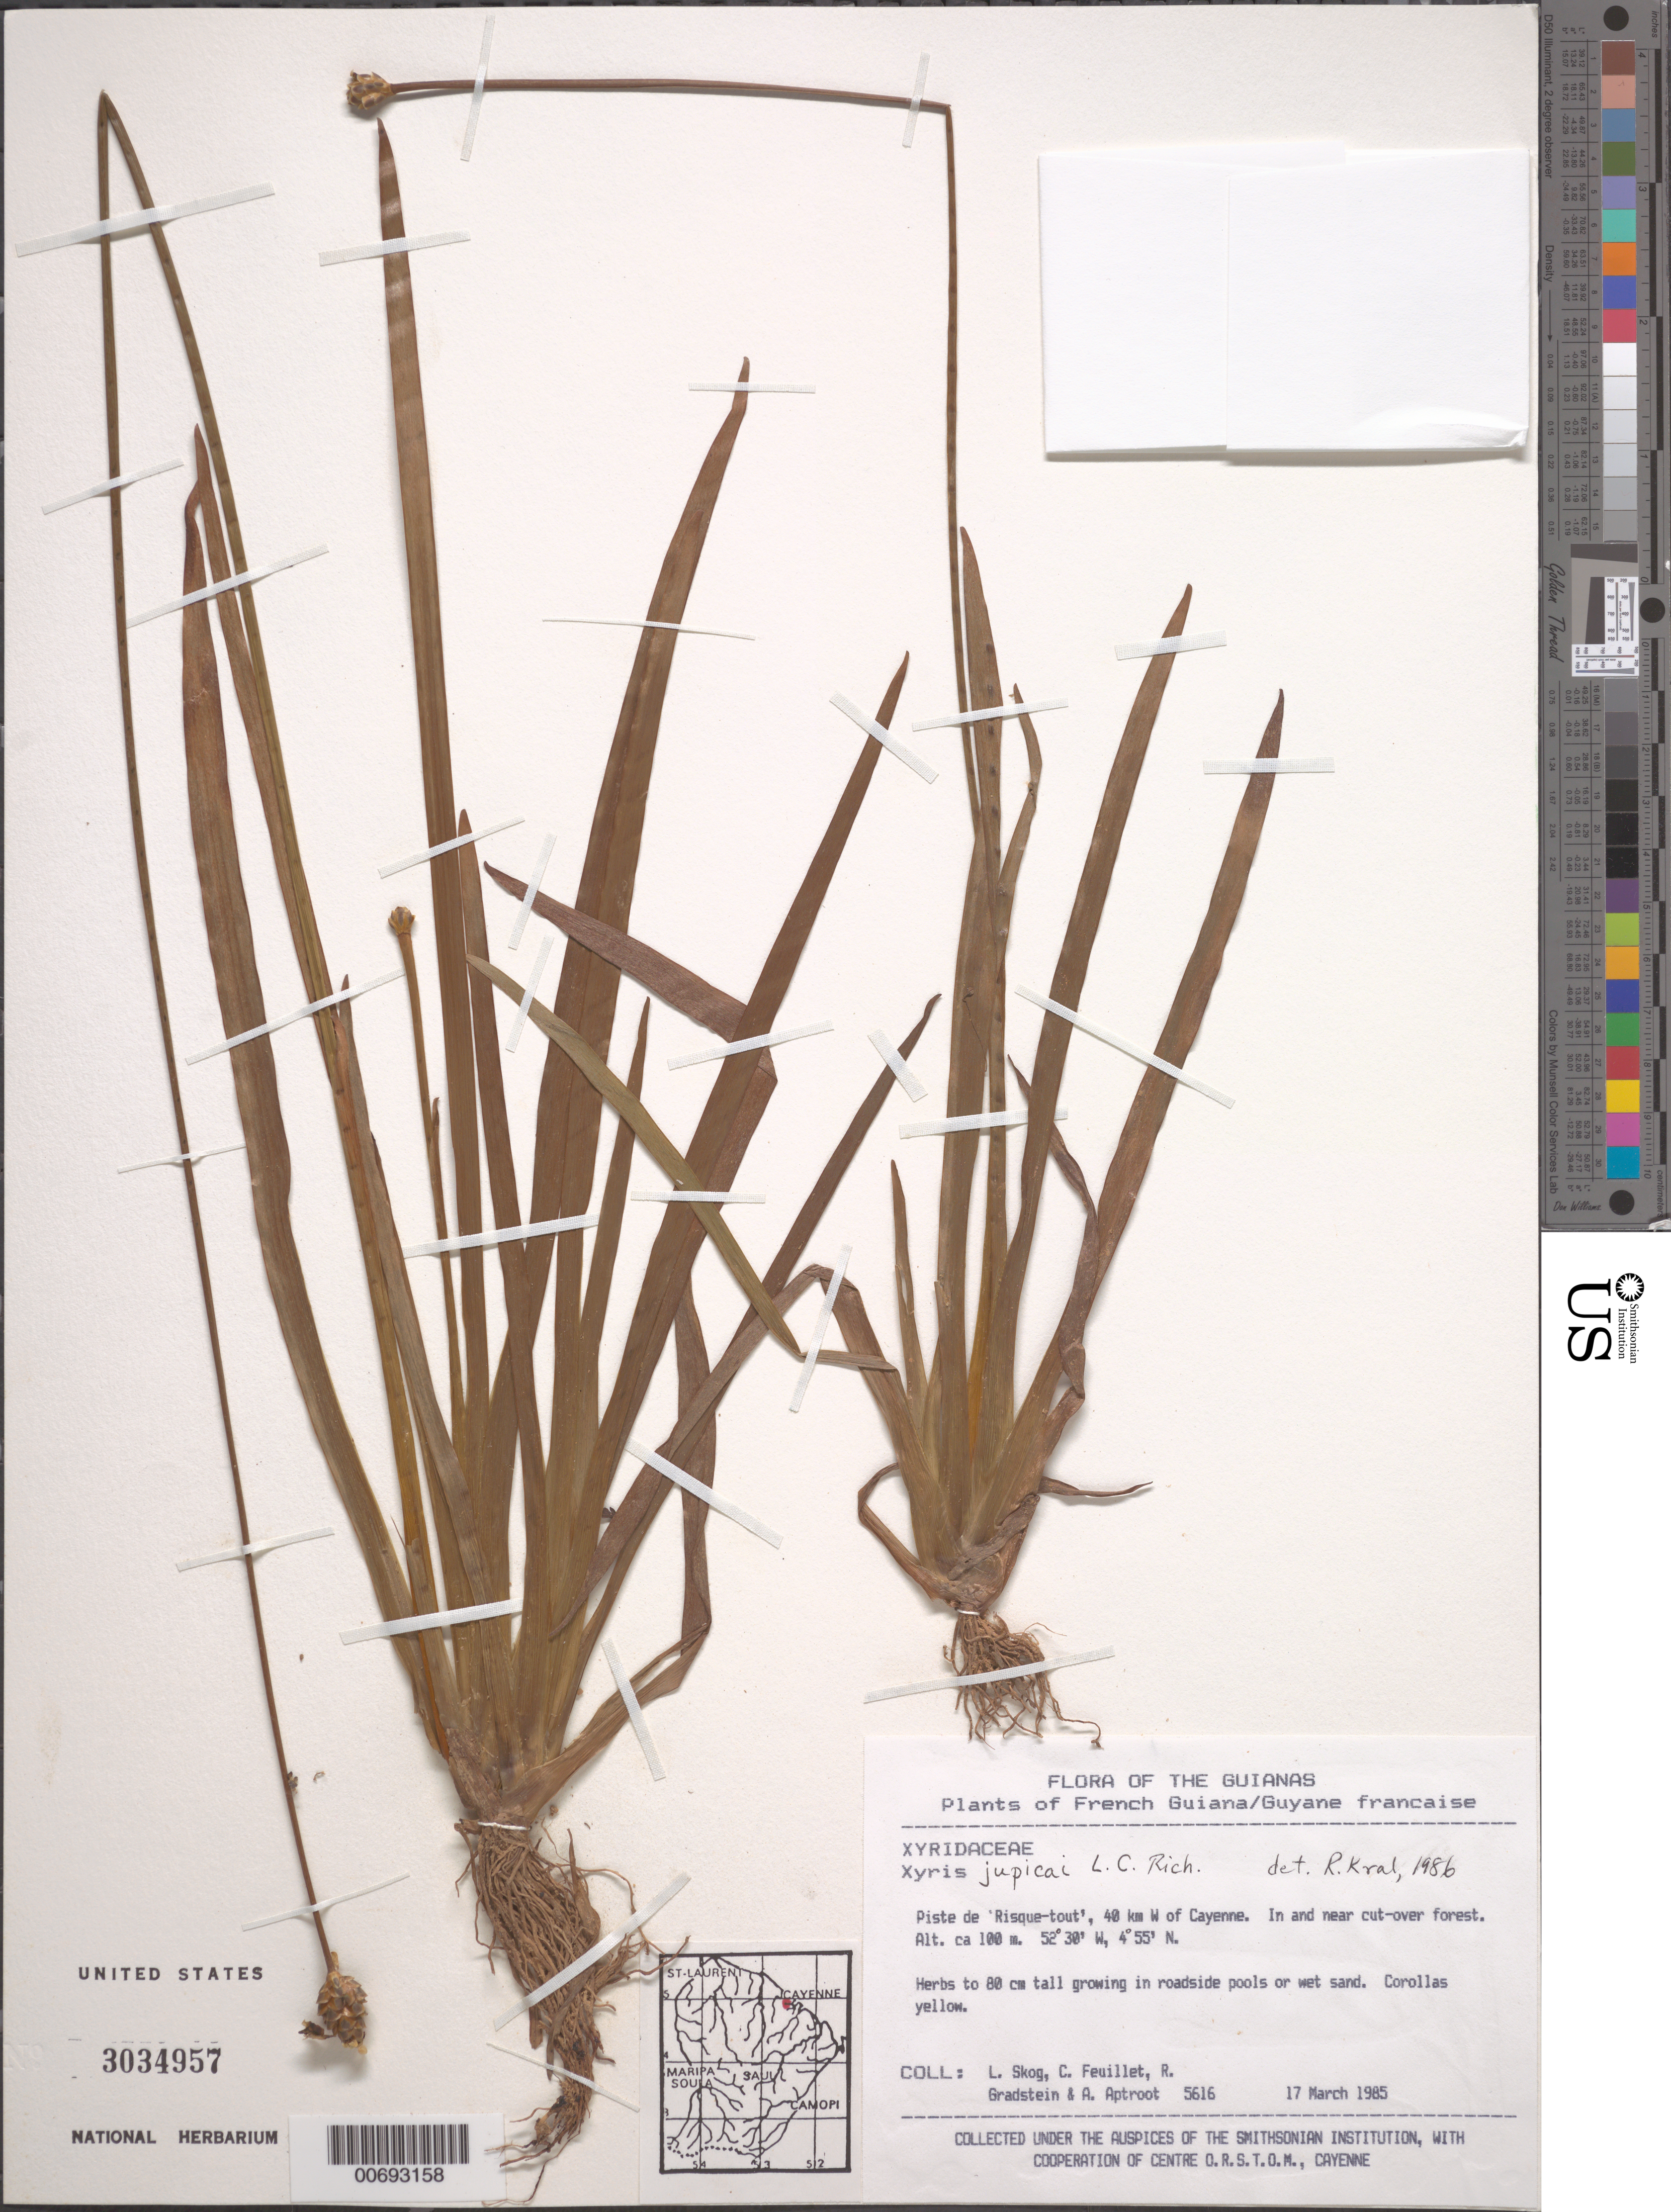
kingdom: Plantae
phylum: Tracheophyta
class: Liliopsida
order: Poales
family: Xyridaceae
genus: Xyris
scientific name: Xyris jupicai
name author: Rich.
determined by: Kral, Robert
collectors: L. E. Skog, C. Feuillet, R. Gradstein & A. Aptroot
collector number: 5616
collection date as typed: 17 March 1985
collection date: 1985-03-17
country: French Guiana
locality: Piste de 'Risque-tout', 40 km W of Cayenne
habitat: In and near cut-over forest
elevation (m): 100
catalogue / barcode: US 3034957